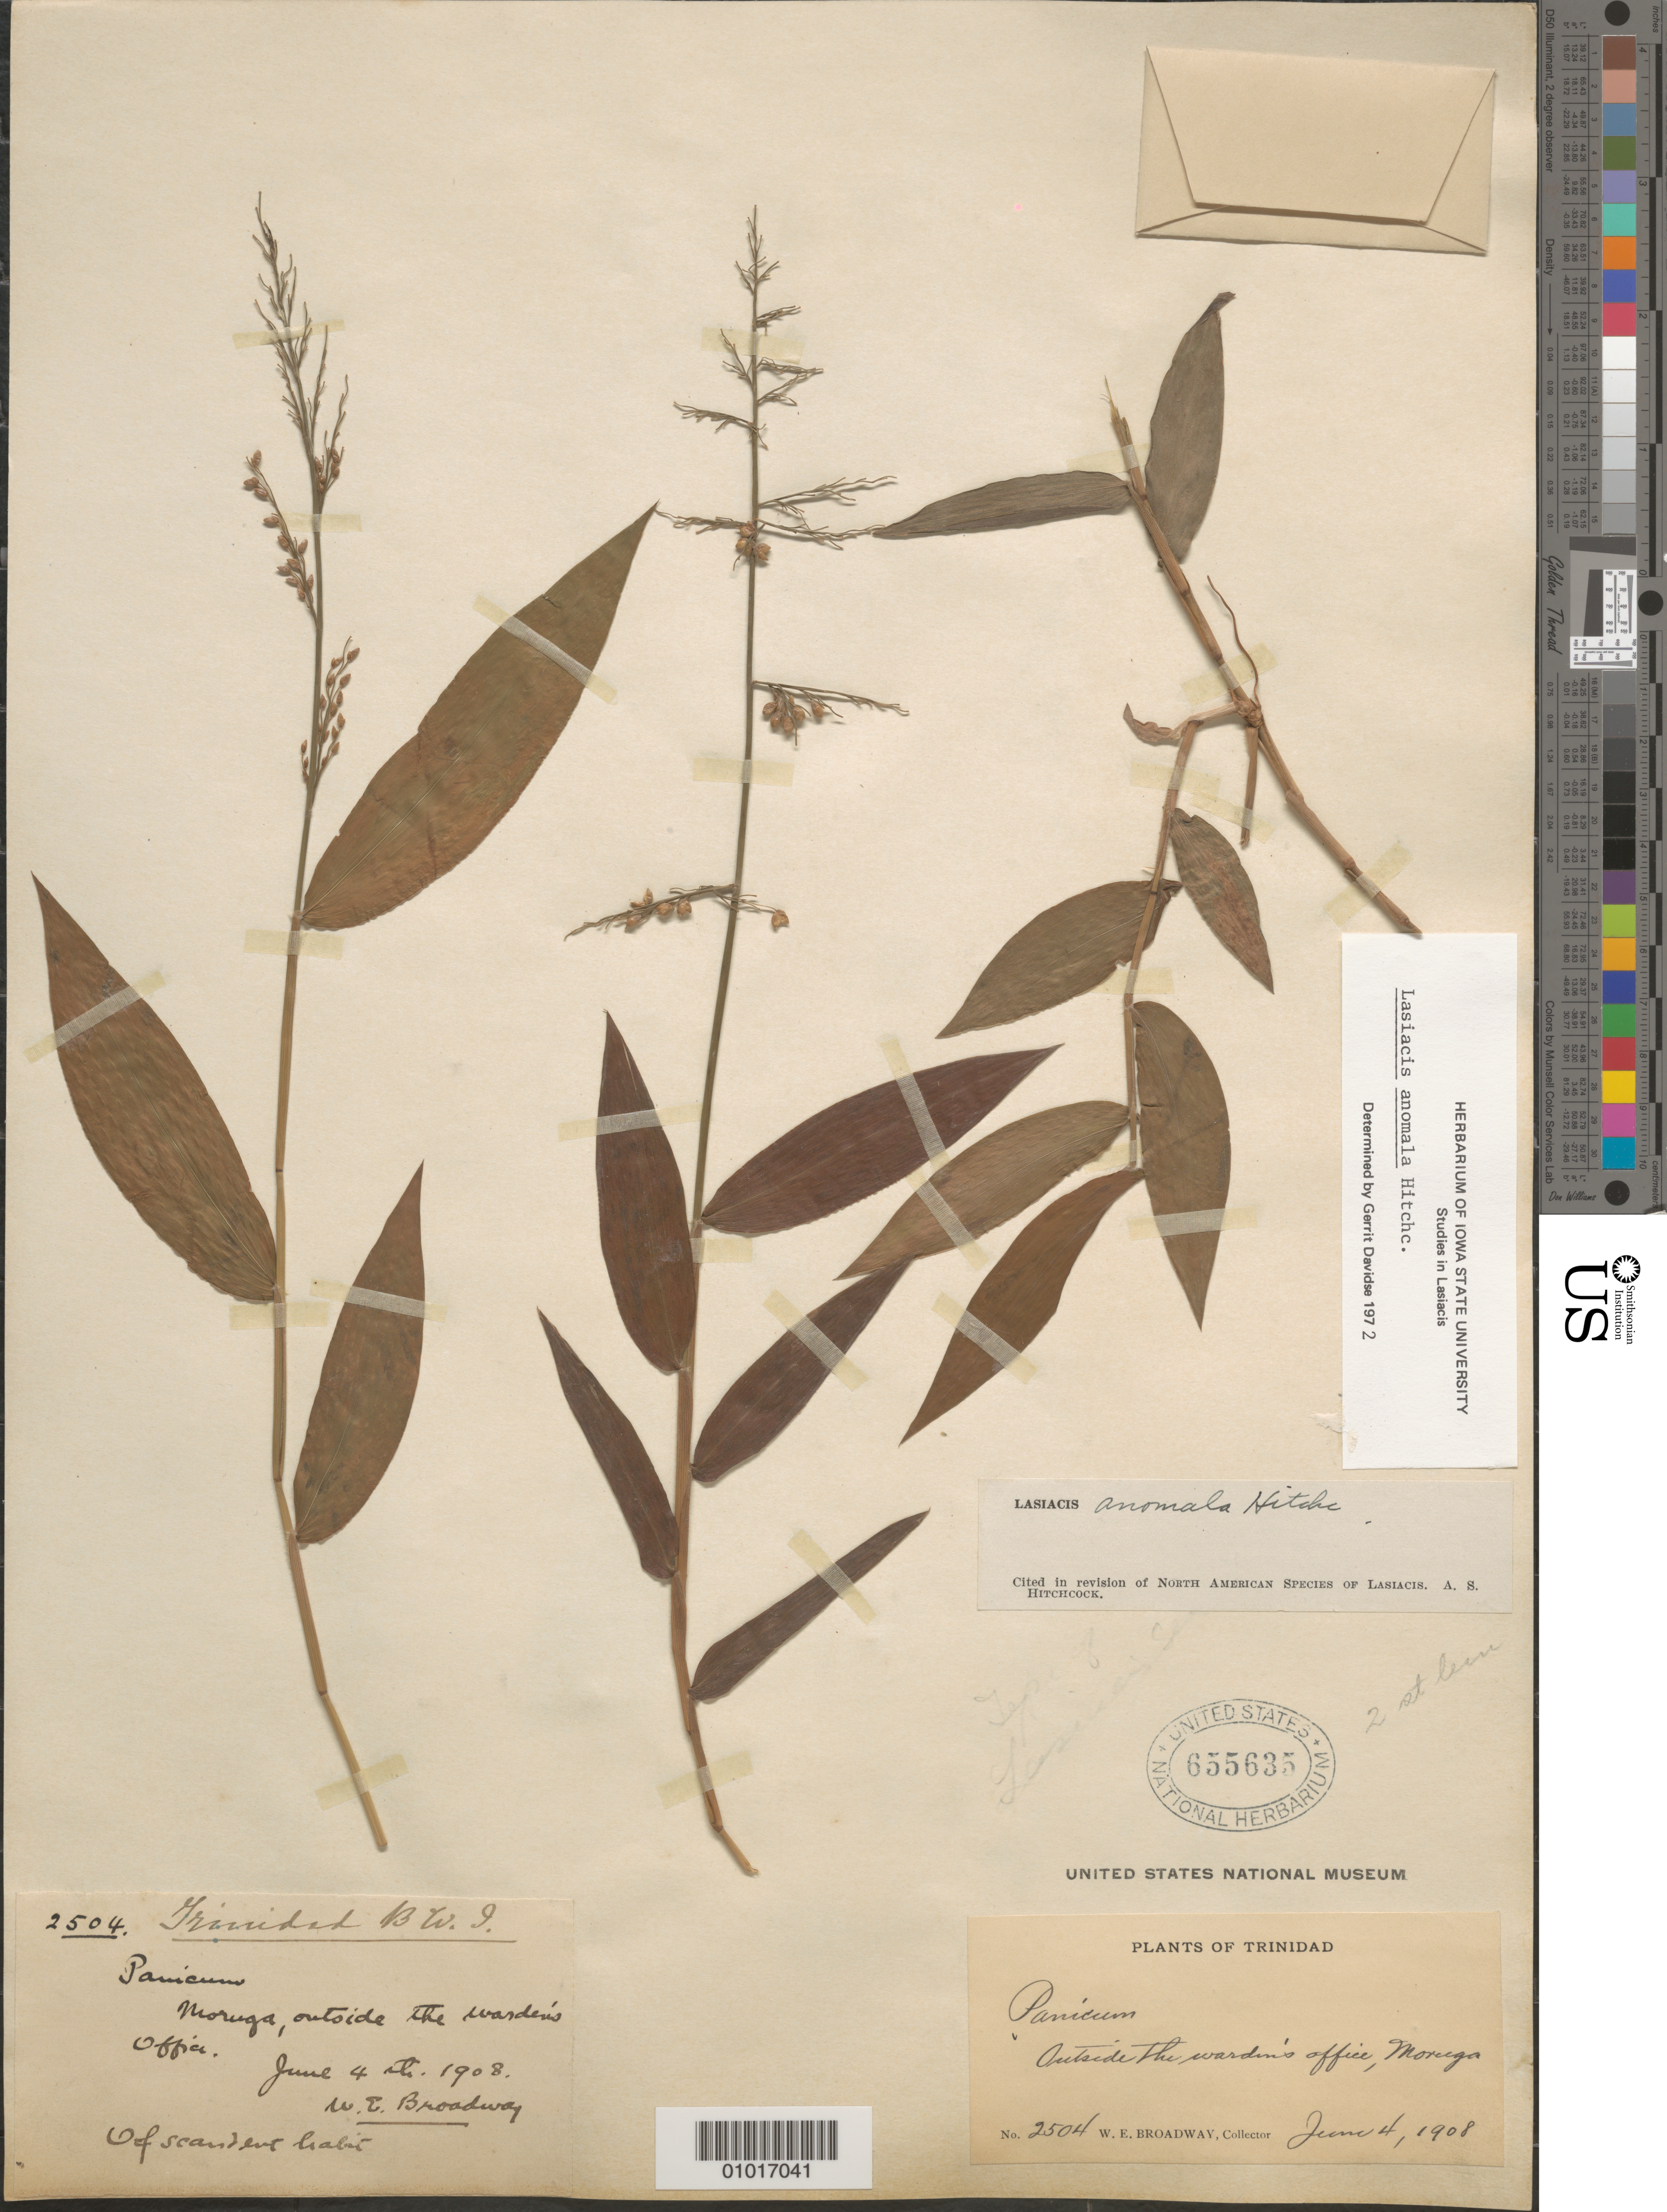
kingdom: Plantae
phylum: Tracheophyta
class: Liliopsida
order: Poales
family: Poaceae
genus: Lasiacis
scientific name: Lasiacis anomala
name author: Hitchc.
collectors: W. E. Broadway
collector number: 2504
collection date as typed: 04 Jun 1908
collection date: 1908-06-04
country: Trinidad and Tobago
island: Trinidad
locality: Outside the warden's office, Moruga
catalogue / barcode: US 655635